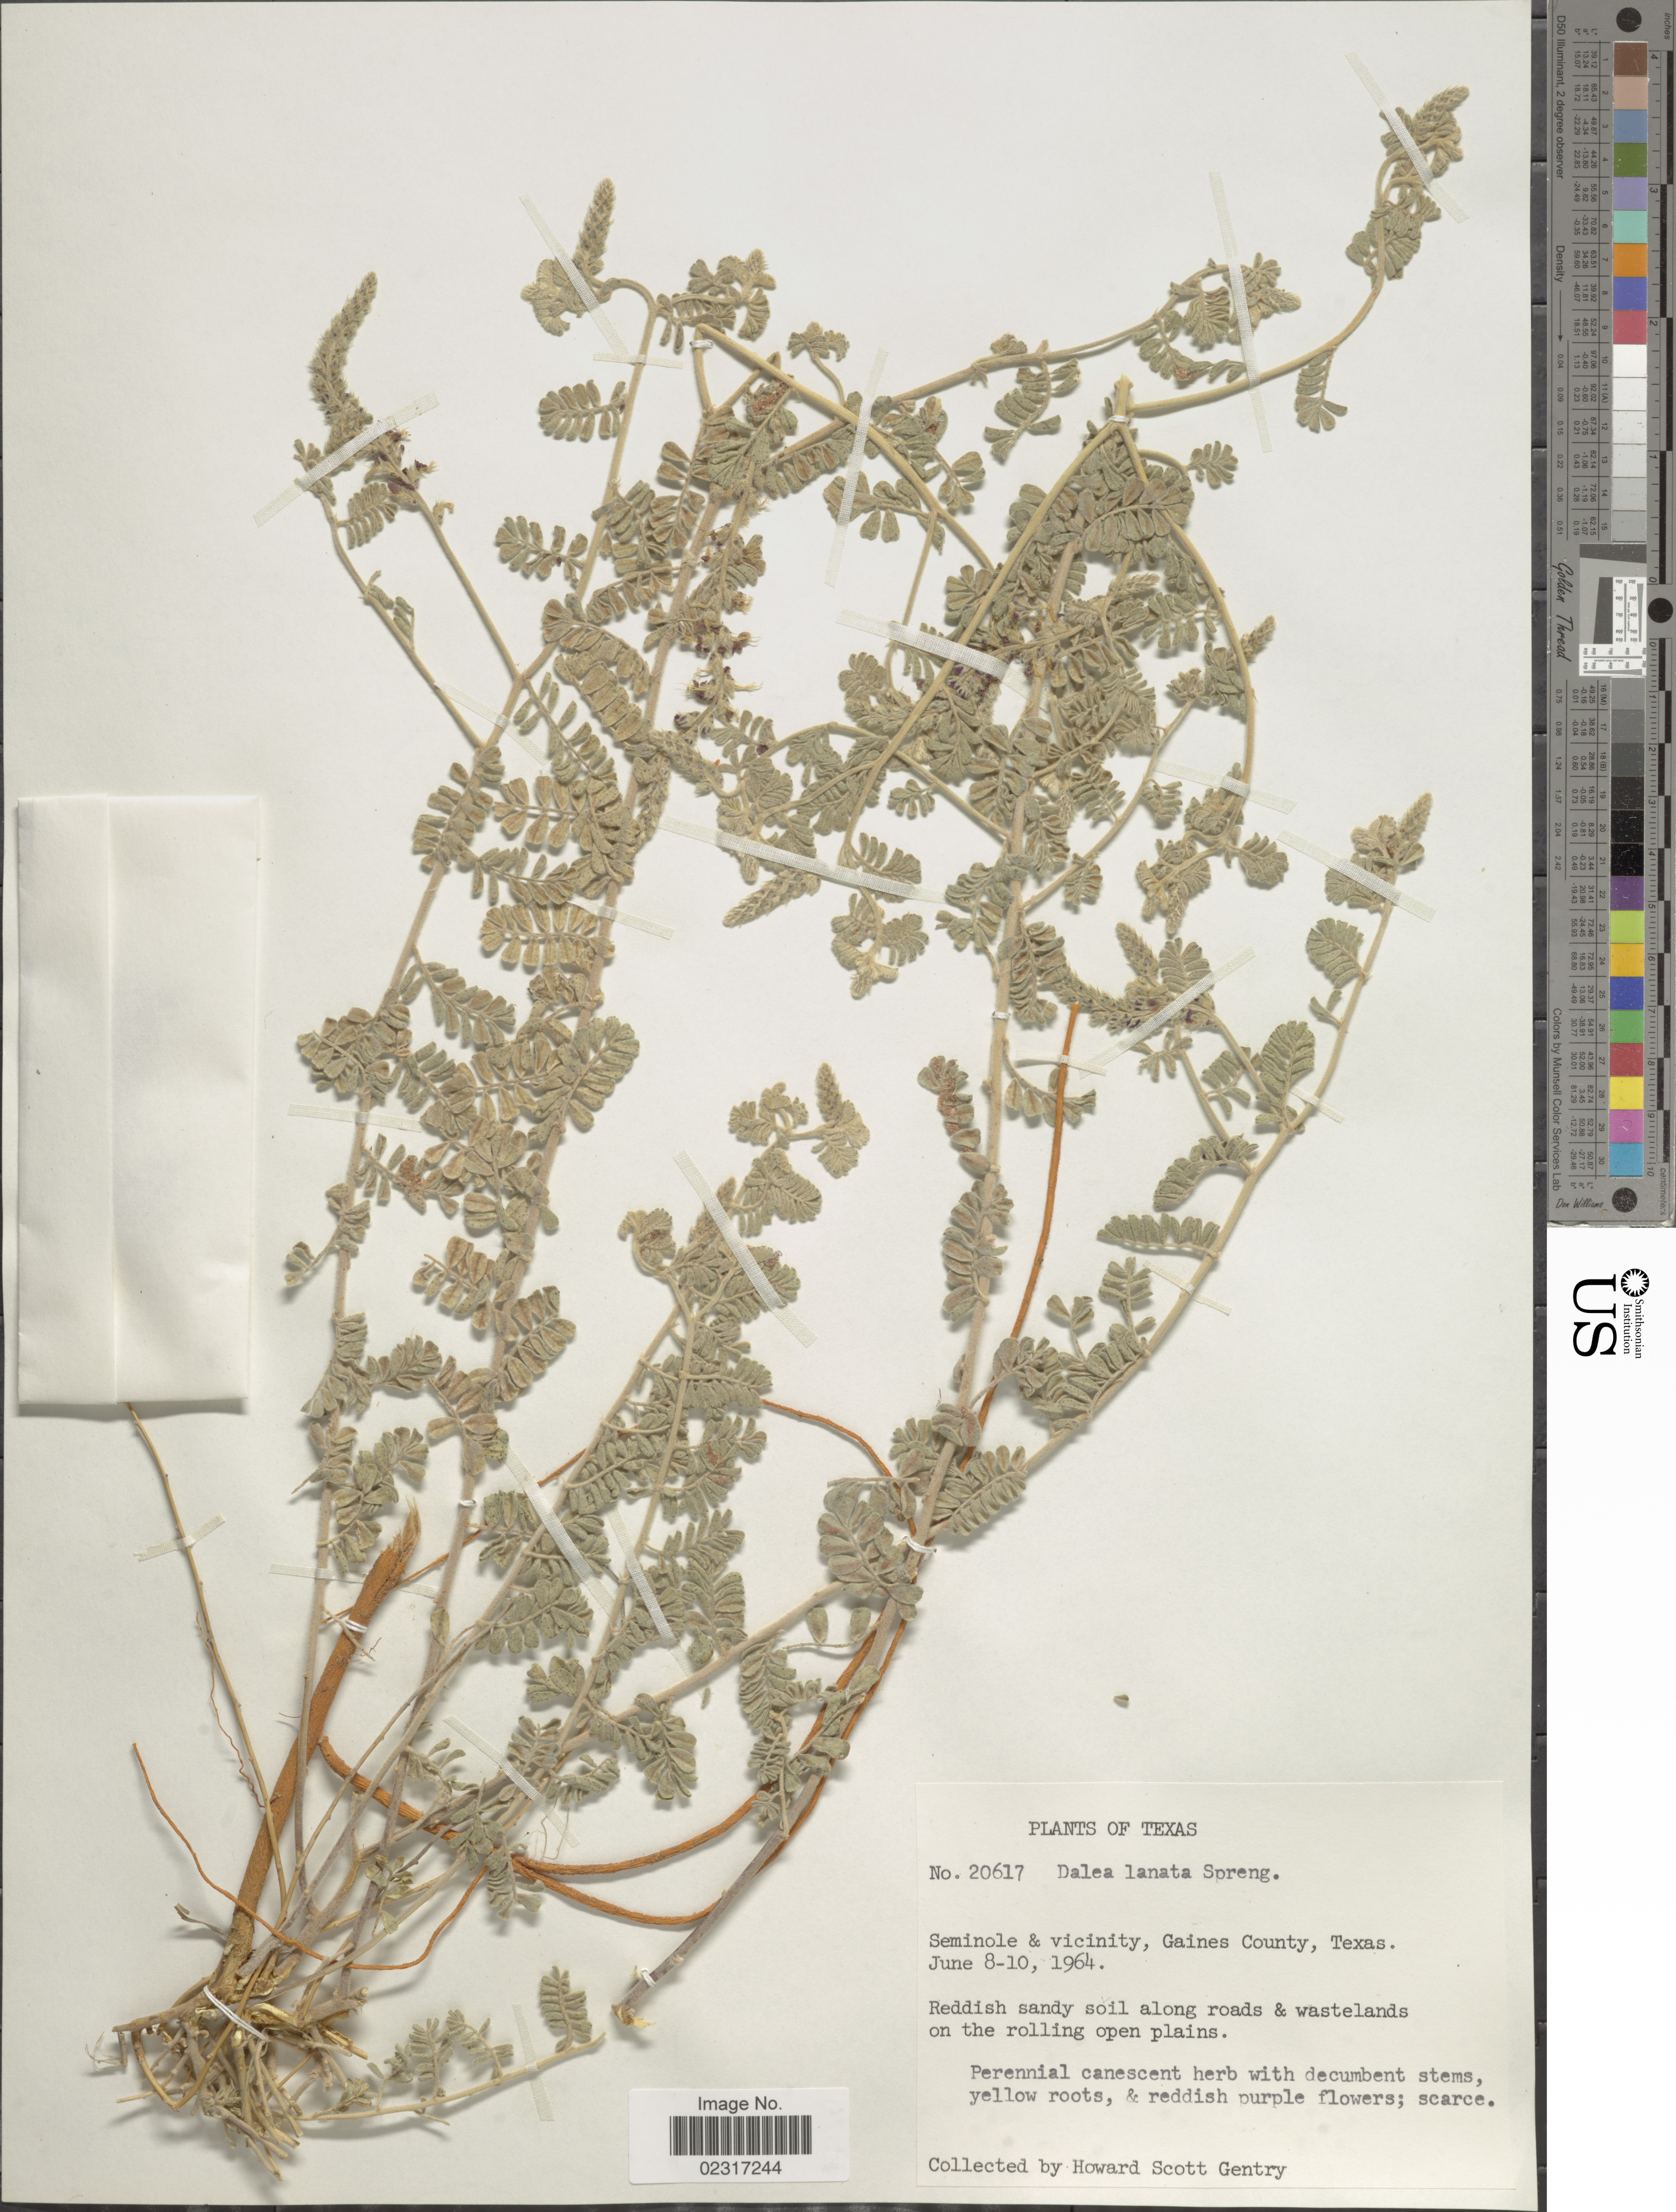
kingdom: Plantae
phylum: Tracheophyta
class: Magnoliopsida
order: Fabales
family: Fabaceae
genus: Dalea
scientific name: Dalea lanata var. lanata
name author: Spreng.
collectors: H. S. Gentry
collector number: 20617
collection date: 1964-06-08/1964-06-10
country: United States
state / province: Texas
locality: Seminole & vicinity, Gaines County